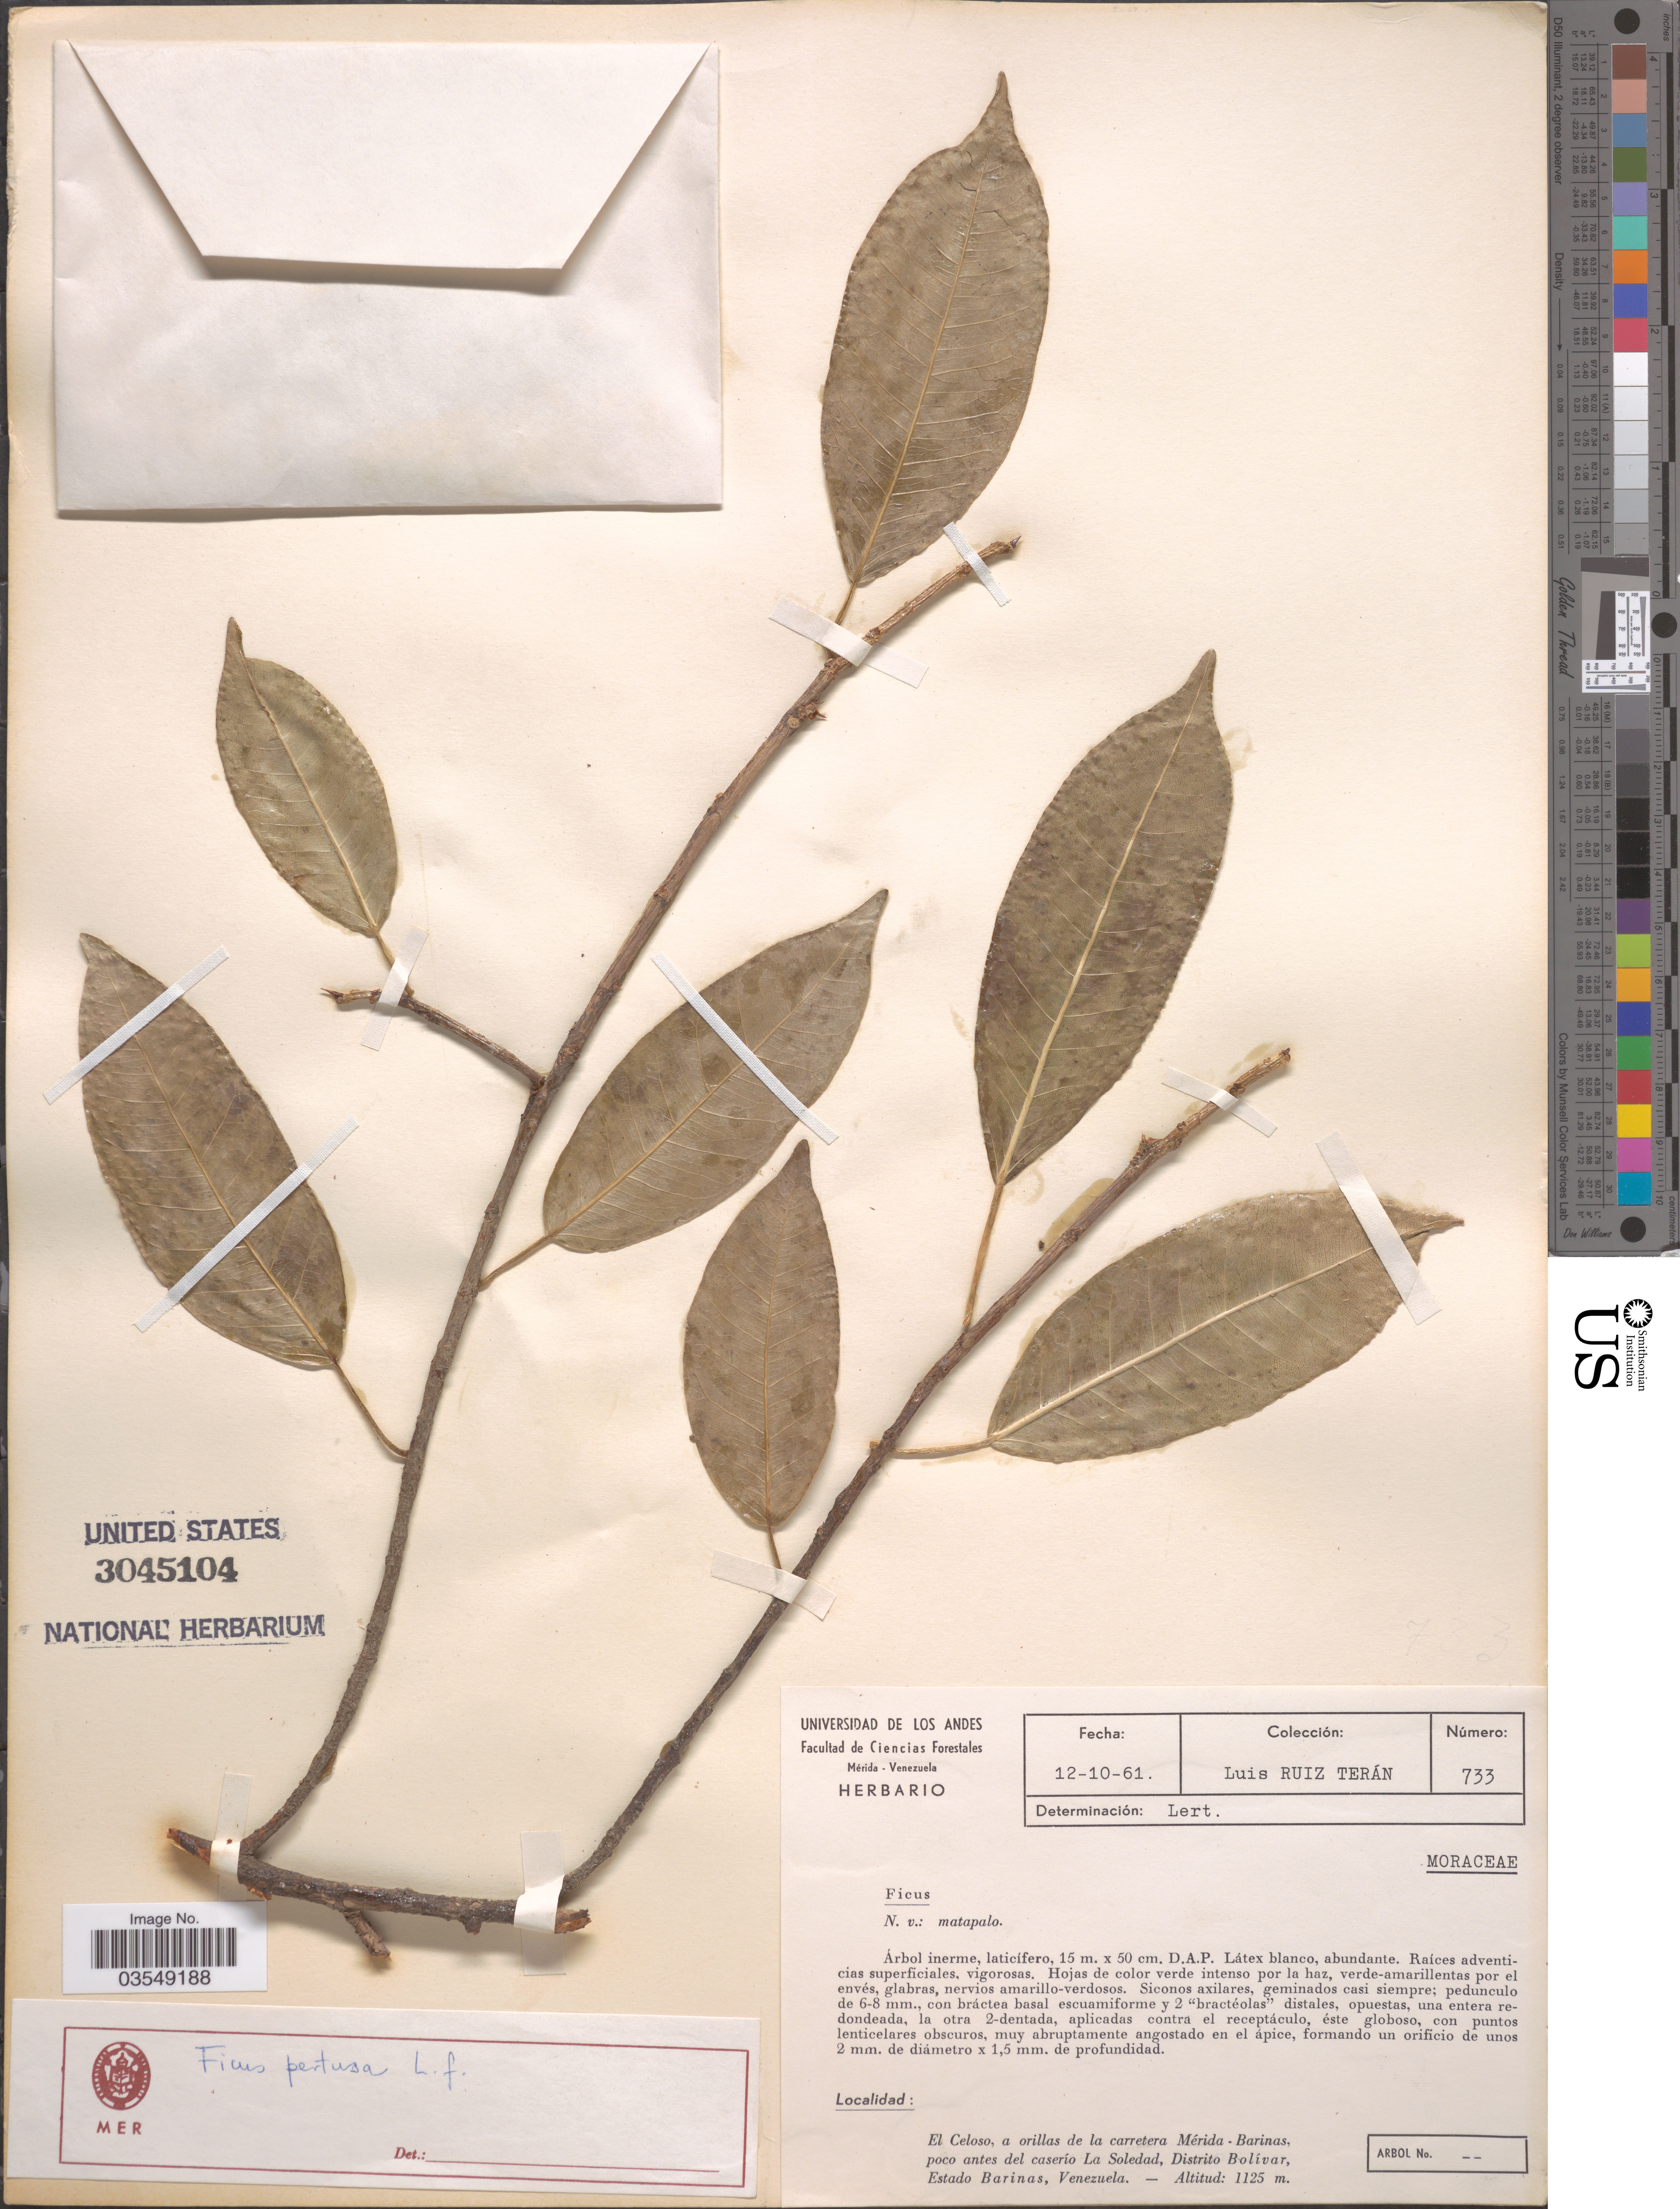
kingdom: Plantae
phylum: Tracheophyta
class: Magnoliopsida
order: Rosales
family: Moraceae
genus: Ficus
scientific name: Ficus pertusa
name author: L. f.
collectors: L. Teran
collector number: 733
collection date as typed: Transcribed d/m/y: 12/10/61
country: Venezuela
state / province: Barinas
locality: El Celoso, a orillas de la carretera Mérida-Barinas, poco antes del caserío La Soledad, Distrito Bolívar.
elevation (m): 1125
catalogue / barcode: US 3045104